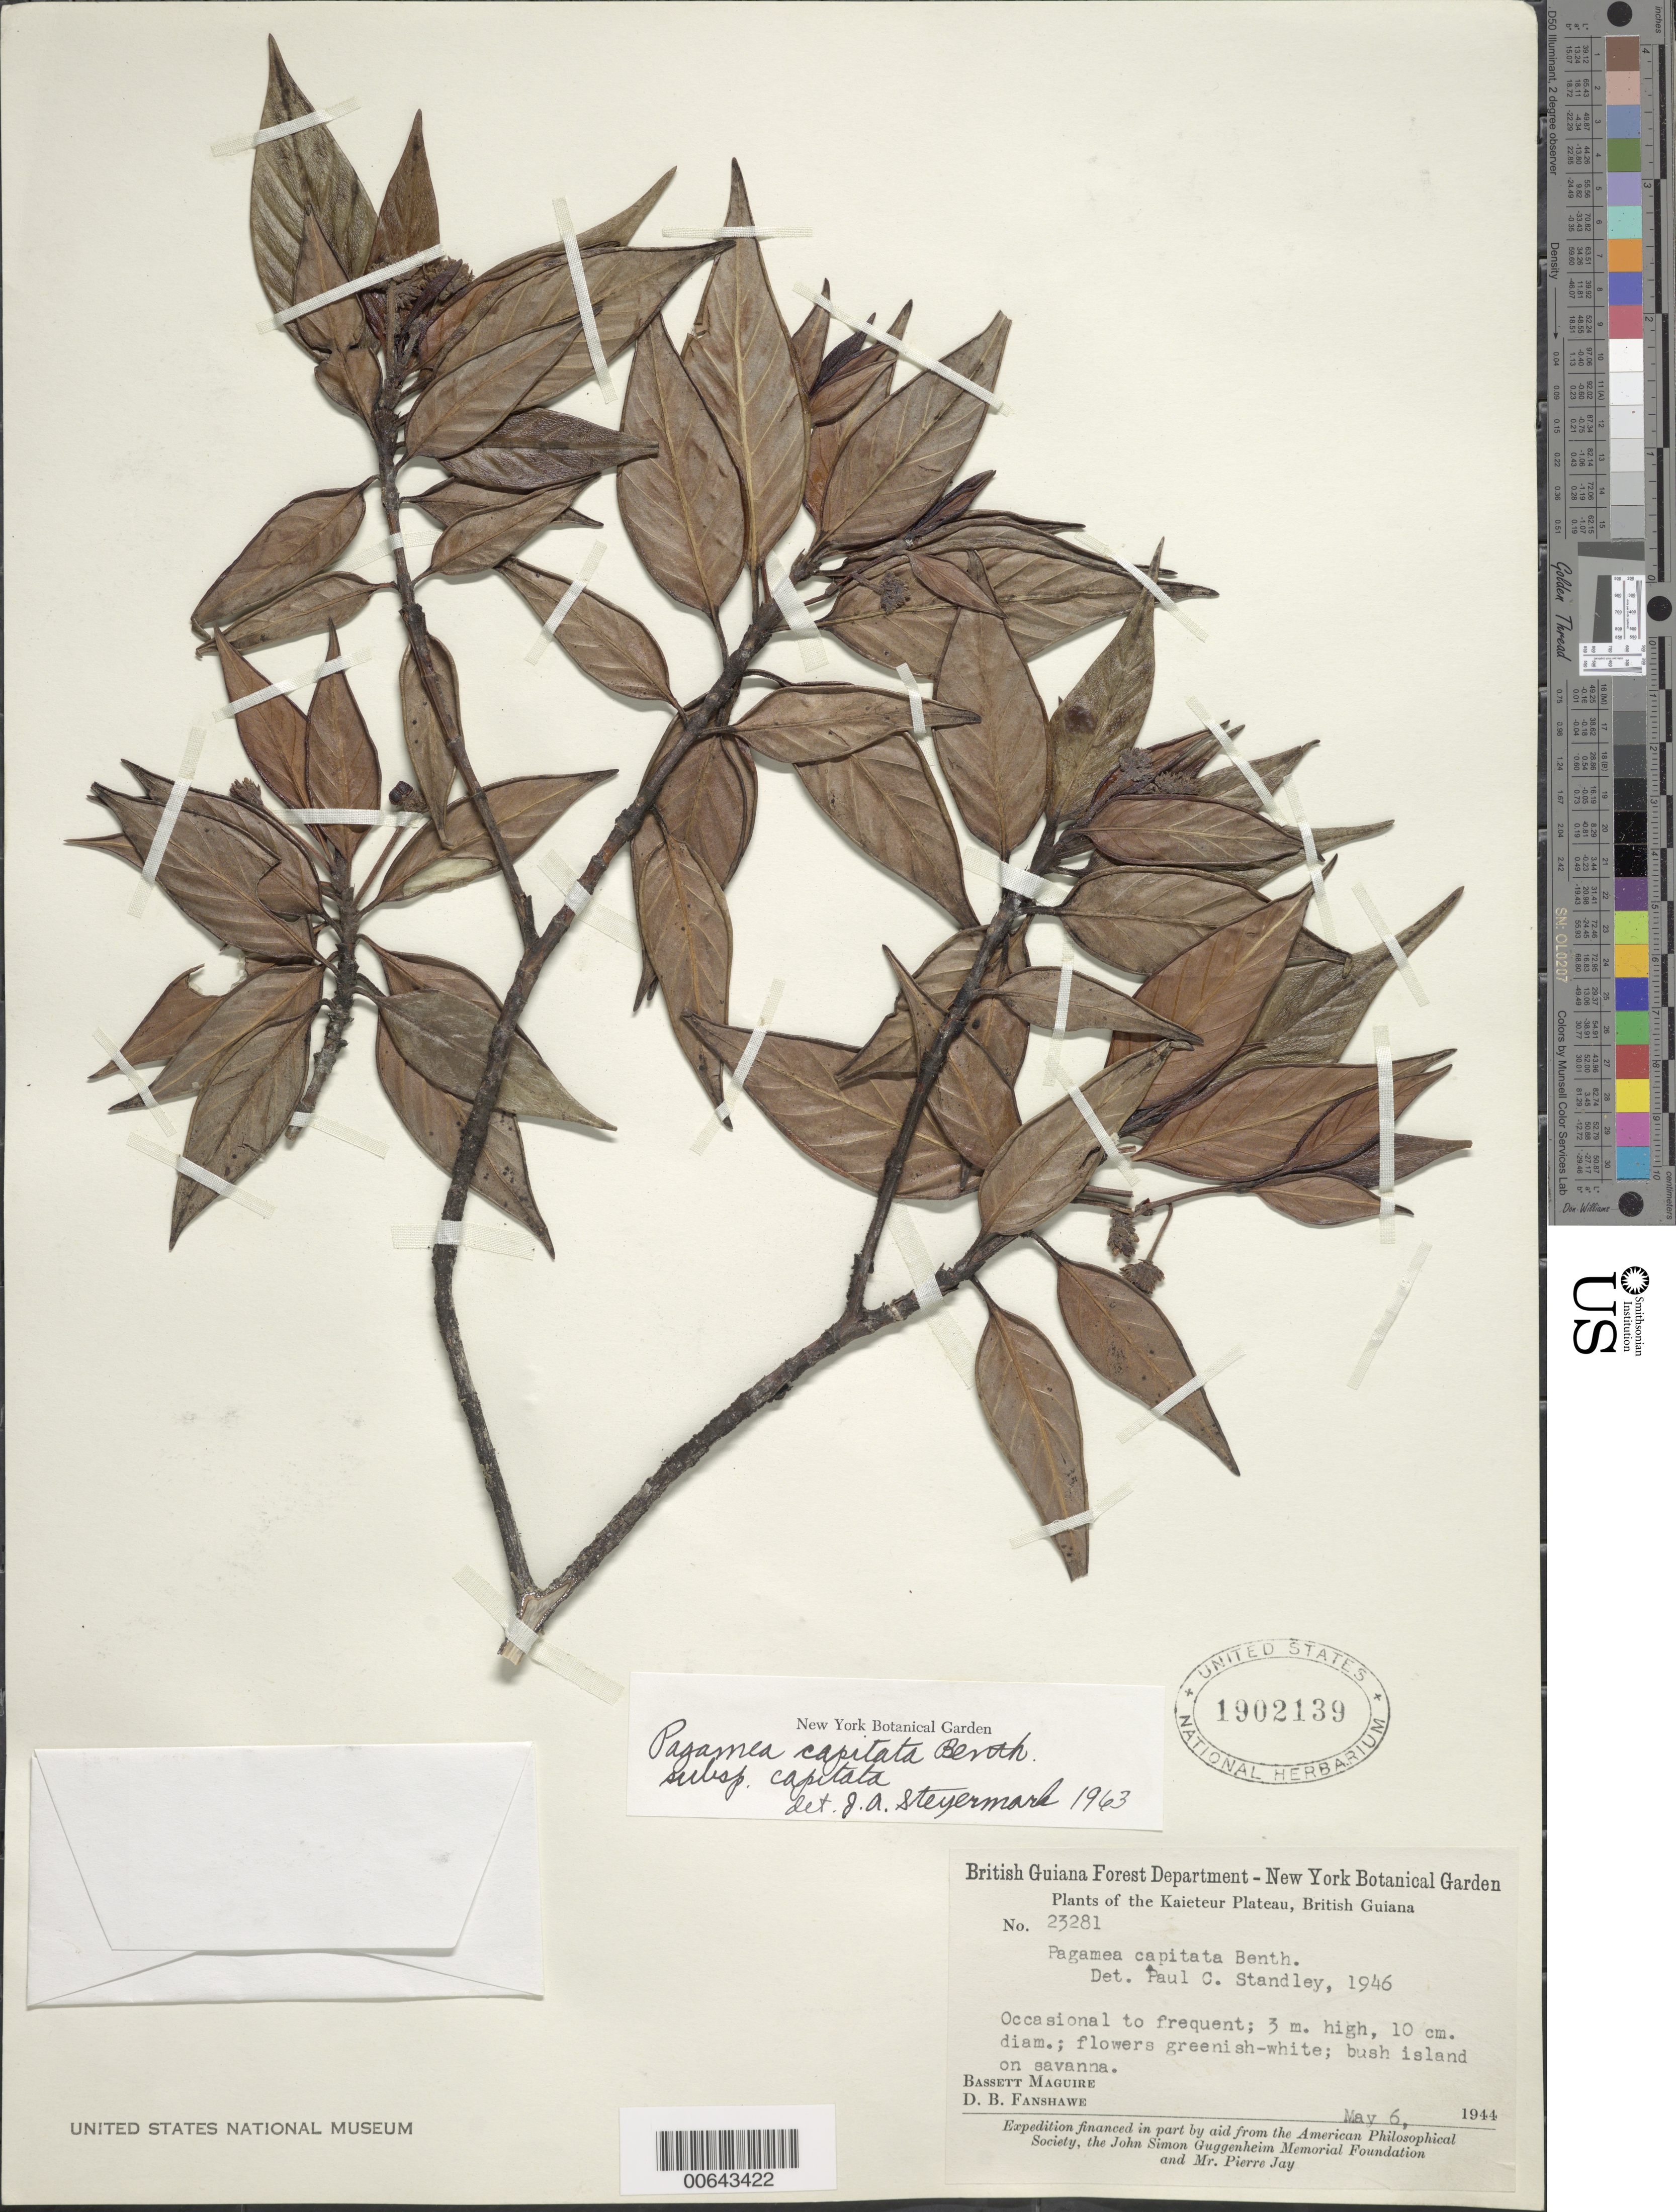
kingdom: Plantae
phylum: Tracheophyta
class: Magnoliopsida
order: Gentianales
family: Rubiaceae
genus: Pagamea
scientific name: Pagamea capitata subsp. capitata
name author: Benth.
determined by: Steyermark, Julian A., (VEN)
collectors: B. Maguire & D. B. Fanshawe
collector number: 23281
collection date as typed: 6-May-44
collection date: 1944-05-06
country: Guyana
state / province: Potaro-Siparuni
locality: Kaieteur Plateau, Potaro River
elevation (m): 427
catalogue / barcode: US 1902139